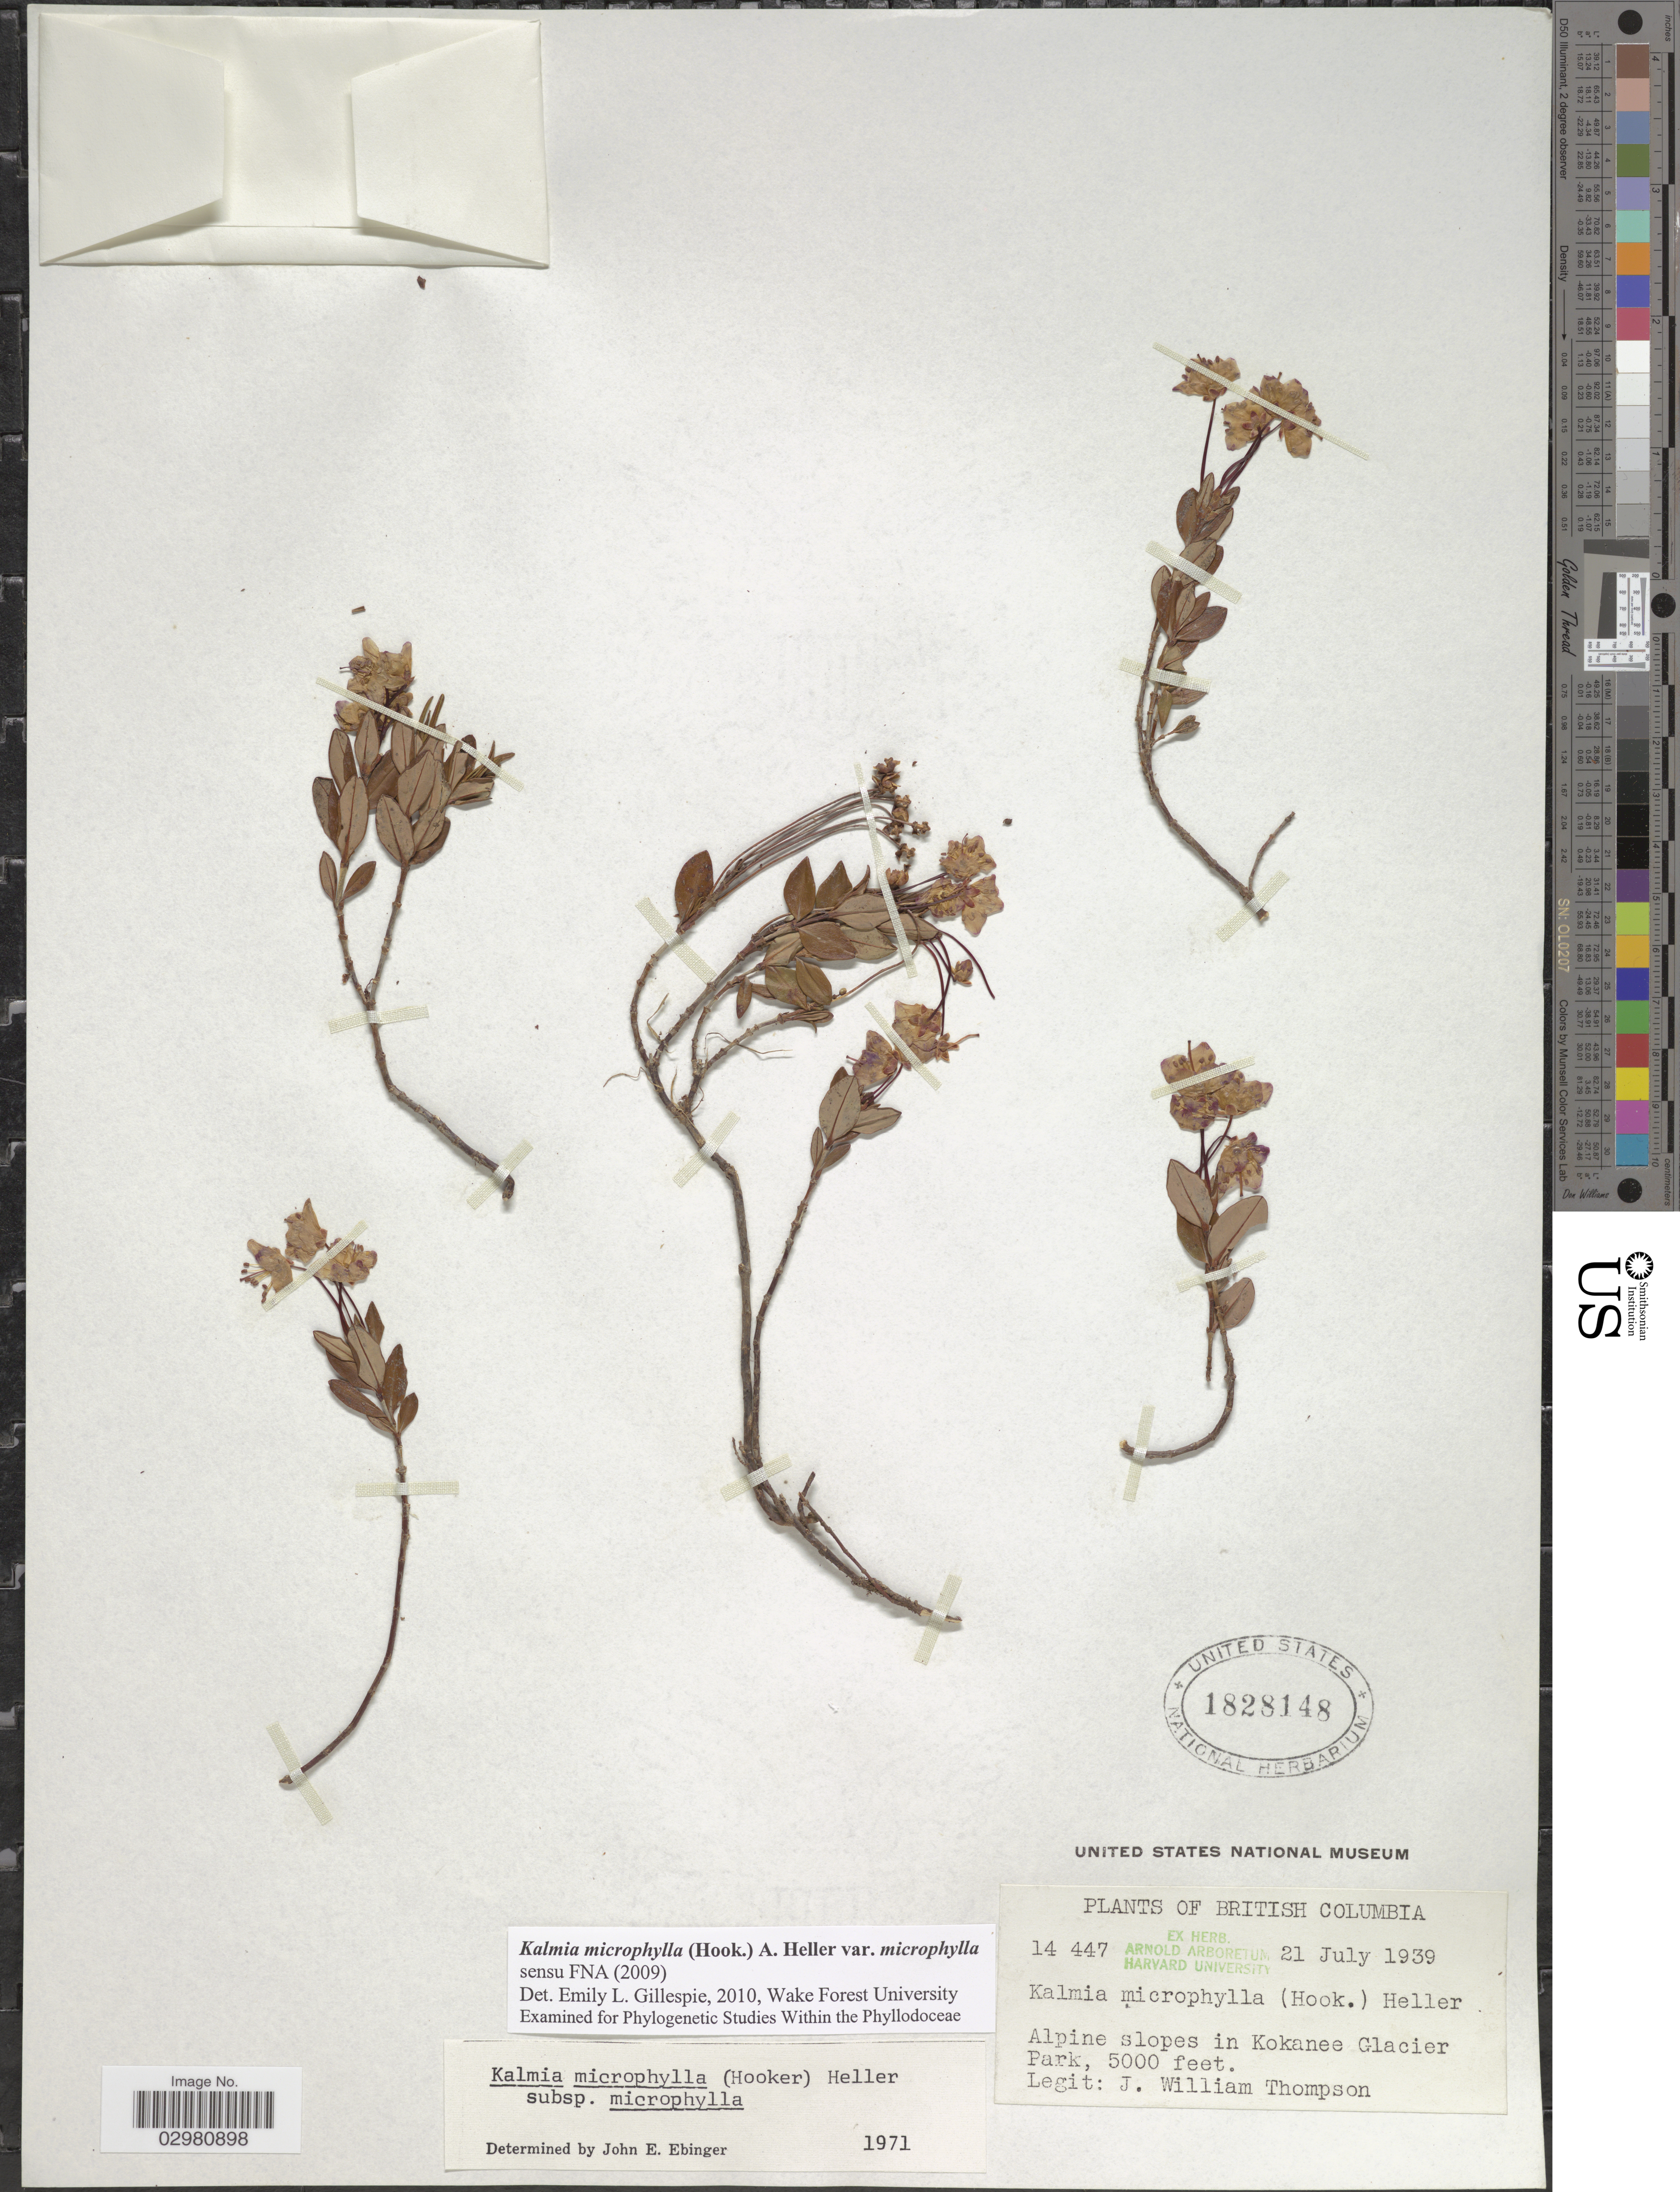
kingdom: Plantae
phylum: Tracheophyta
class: Magnoliopsida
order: Ericales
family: Ericaceae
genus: Kalmia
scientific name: Kalmia microphylla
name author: (Hook.) A. Heller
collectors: J. W. Thompson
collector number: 14447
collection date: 1939-07-21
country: Canada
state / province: British Columbia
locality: Alpine slopes in Kokanee Glacier Park.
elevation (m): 1524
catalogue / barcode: US 1828148